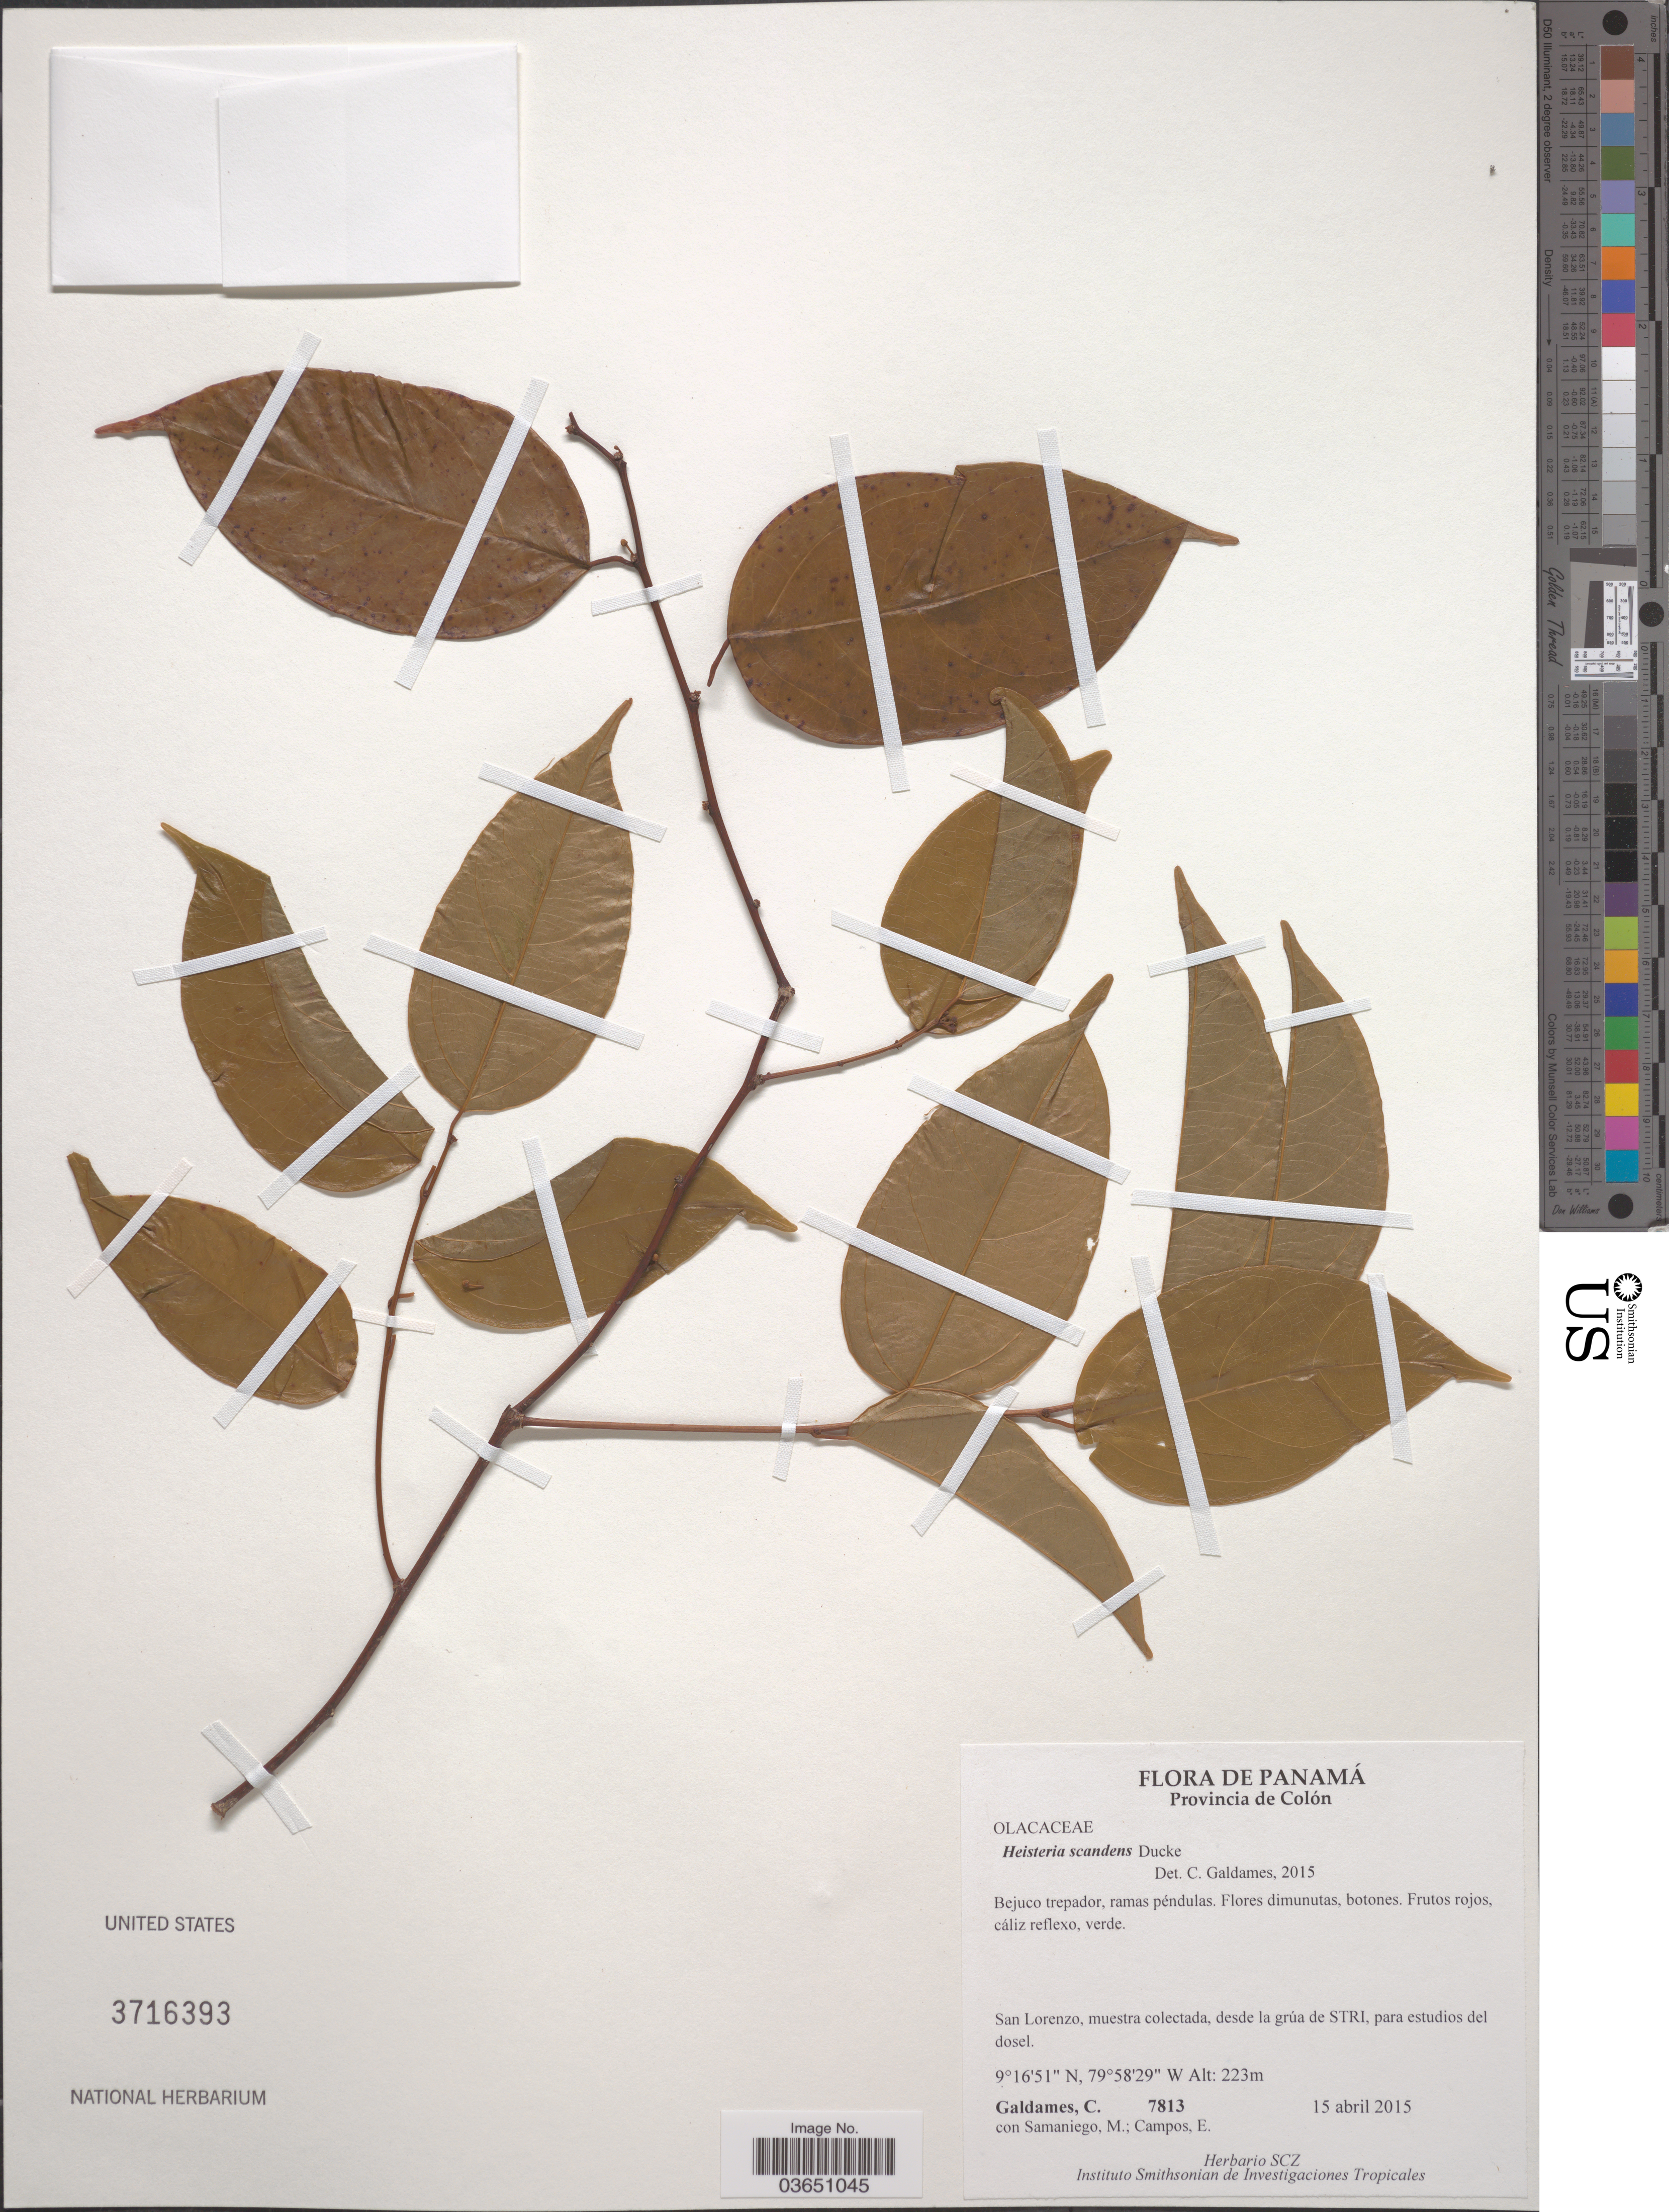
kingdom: Plantae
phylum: Tracheophyta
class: Magnoliopsida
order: Santalales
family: Erythropalaceae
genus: Heisteria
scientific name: Heisteria scandens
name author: Ducke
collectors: C. Galdames, M. Samaniego & E. Campos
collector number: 7813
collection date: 2015-04-15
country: Panama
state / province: Colón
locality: San Lorenzo, muestra colectada, desde la grúa de STRI, para estudios del dosel.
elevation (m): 223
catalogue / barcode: US 3716393